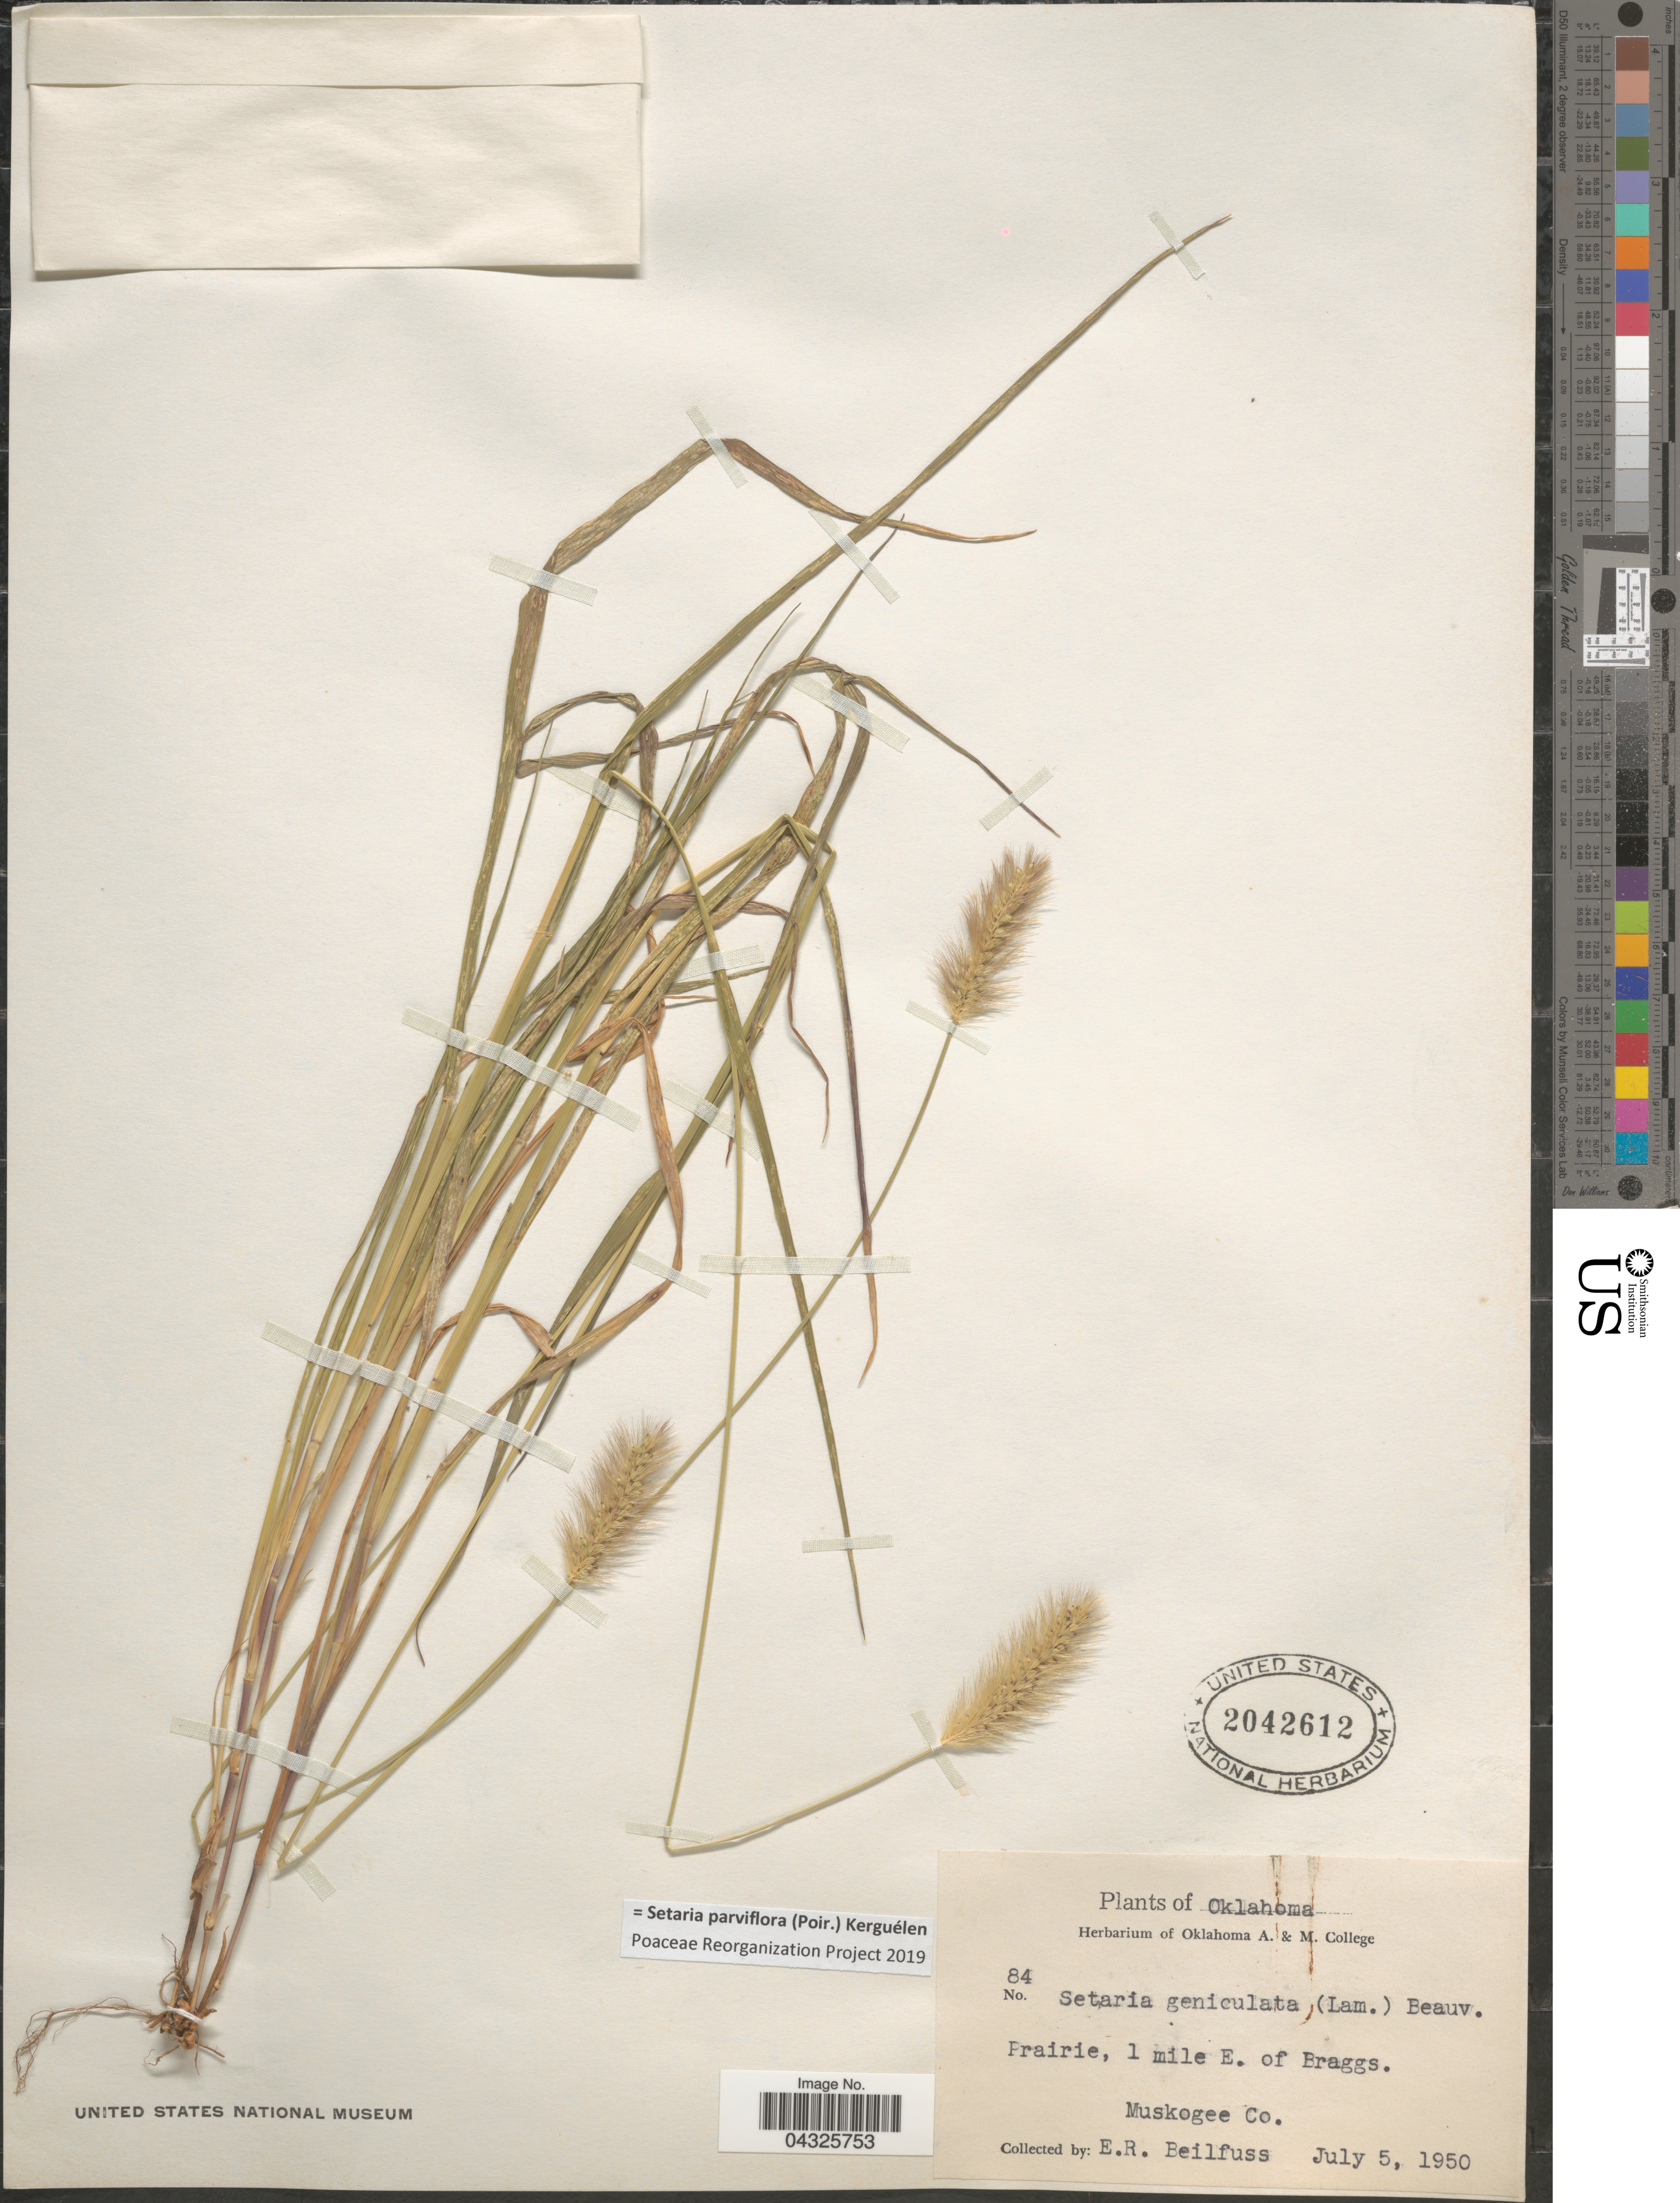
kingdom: Plantae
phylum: Tracheophyta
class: Liliopsida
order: Poales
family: Poaceae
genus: Setaria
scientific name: Setaria parviflora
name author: (Poir.) Kerguélen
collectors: E. Beilfuss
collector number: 84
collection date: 1950-07-05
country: United States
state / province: Oklahoma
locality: Prairie, 1 mile E. of Braggs. Muskogee Co.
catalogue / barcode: US 2042612